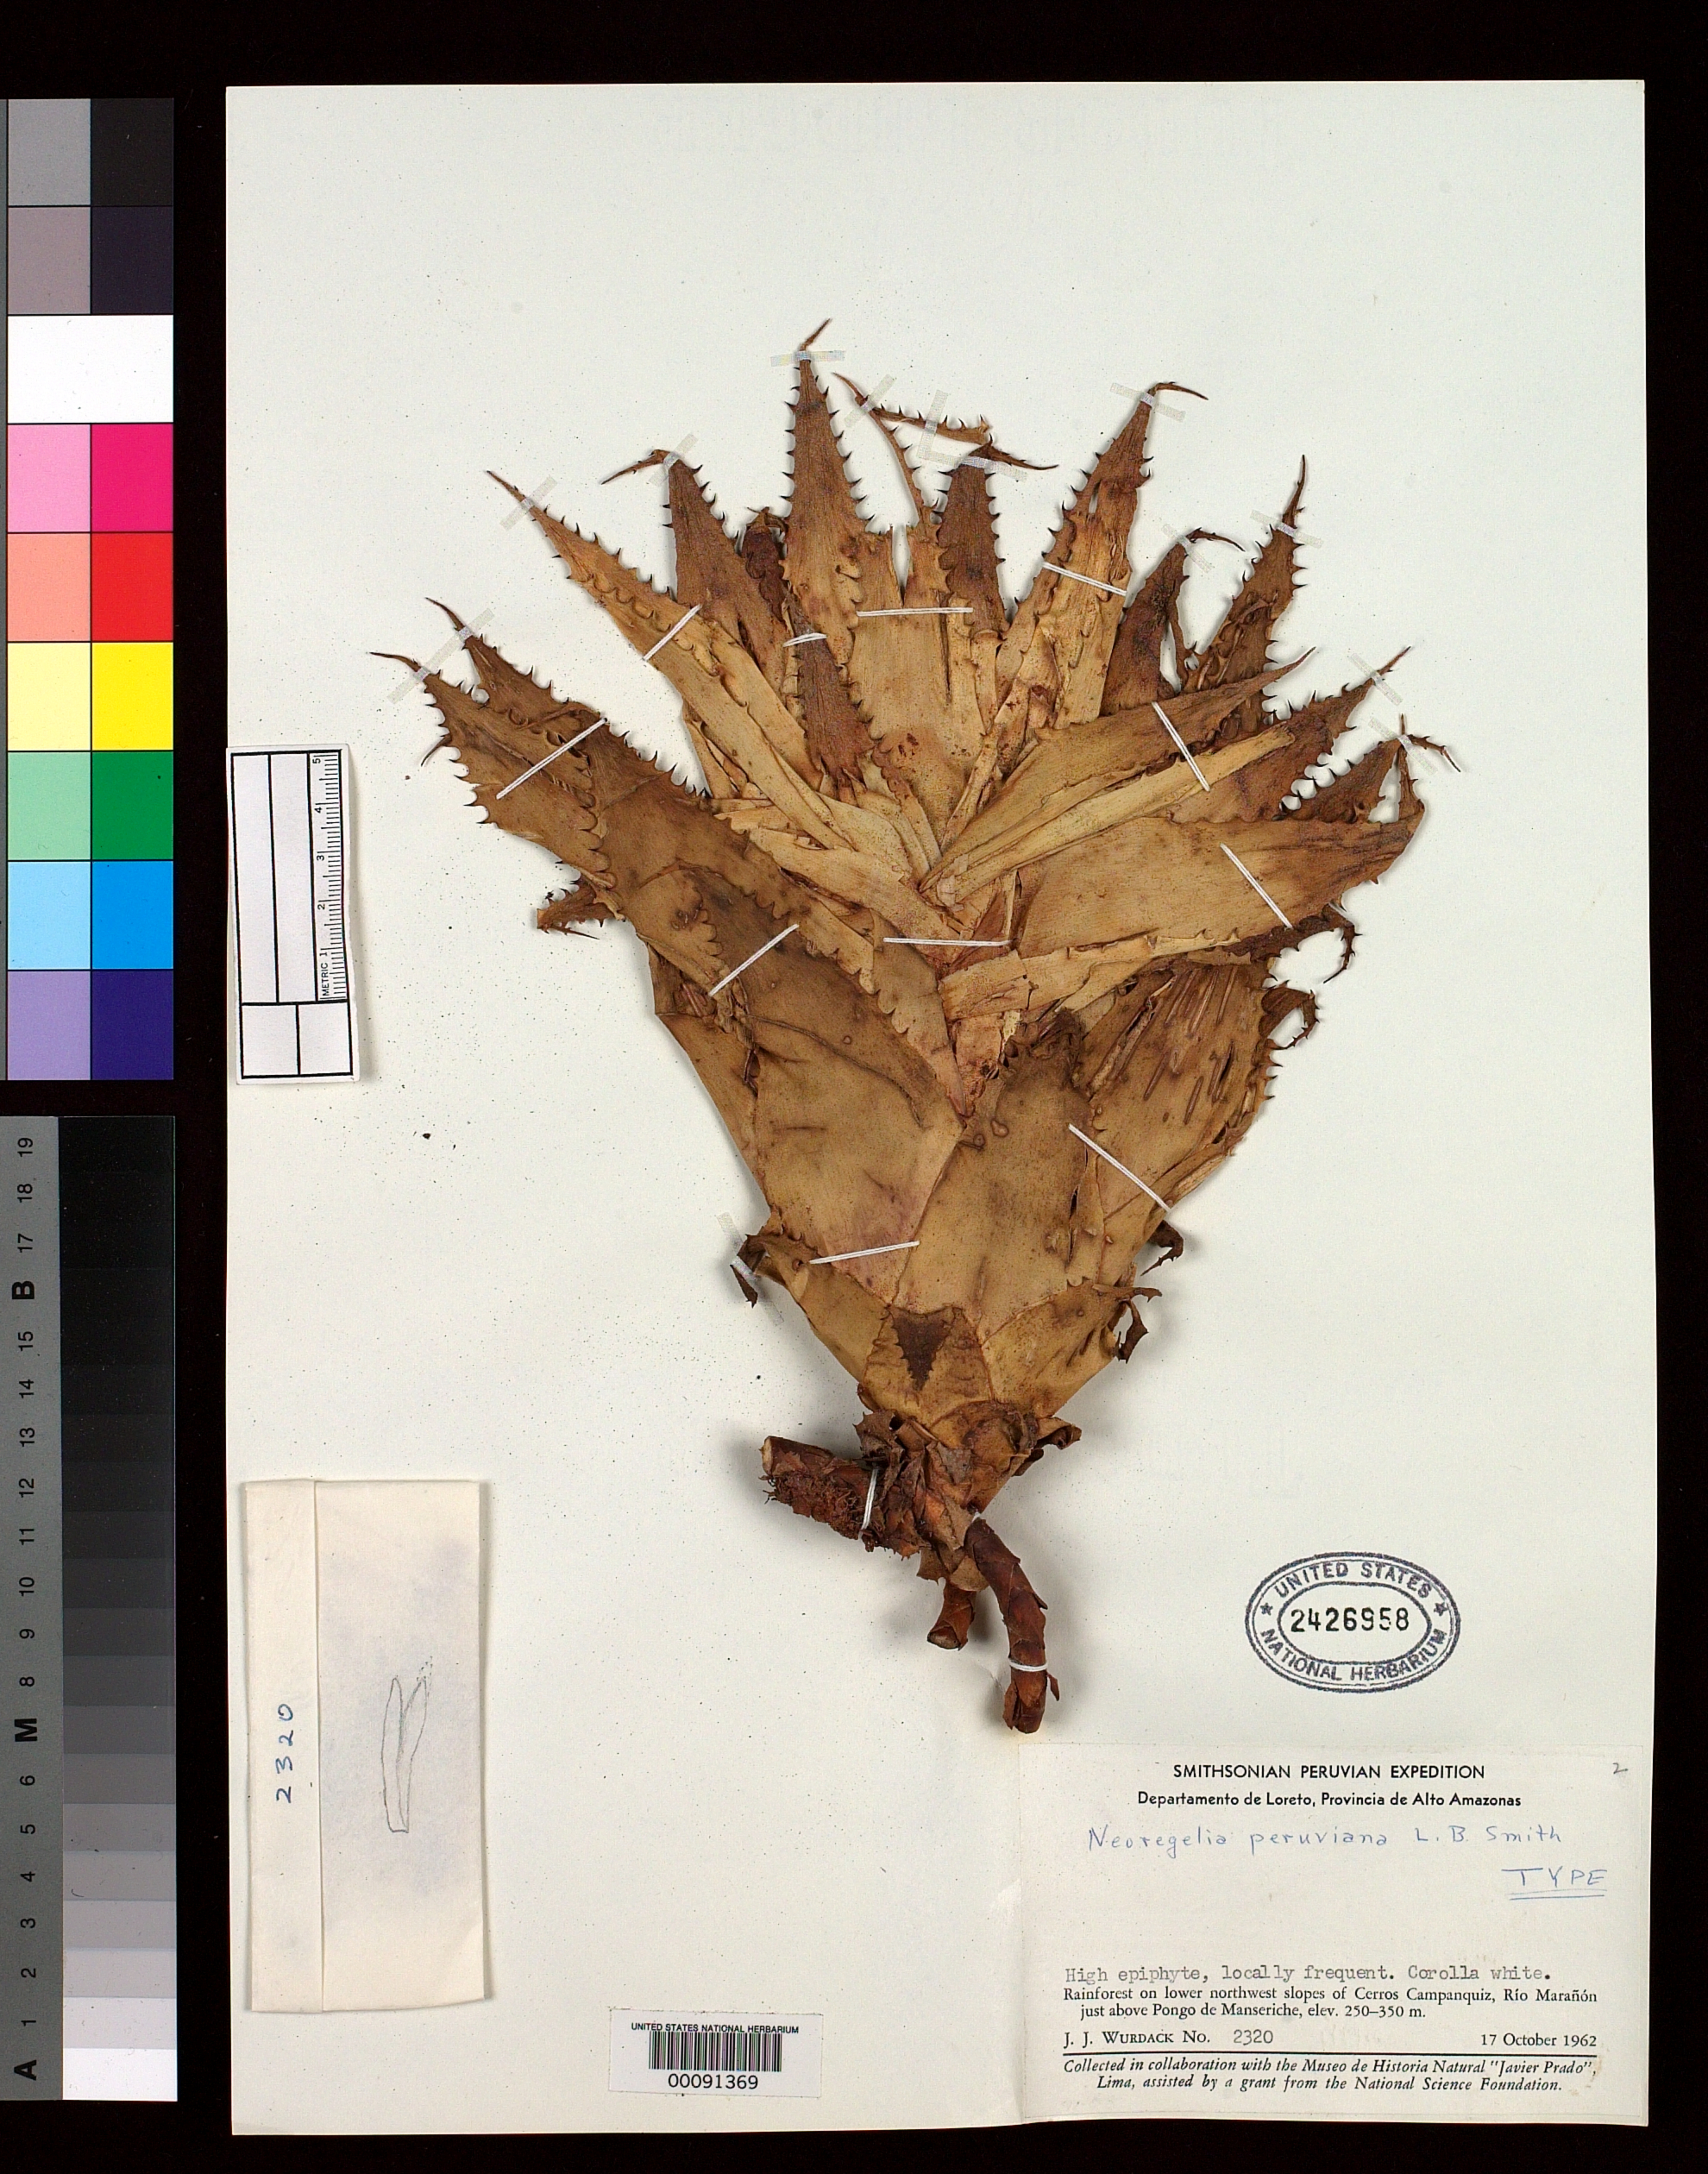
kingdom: Plantae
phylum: Tracheophyta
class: Liliopsida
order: Poales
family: Bromeliaceae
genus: Neoregelia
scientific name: Neoregelia peruviana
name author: L.B. Sm.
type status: Holotype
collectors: J. J. Wurdack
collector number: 2320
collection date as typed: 17 Oct 1962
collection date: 1962-10-17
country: Peru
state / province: Loreto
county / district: Alto Amazonas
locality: Cerros Campanquiz, Rio Maranon above pongo de Manseriche.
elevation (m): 250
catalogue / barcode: US 2426958